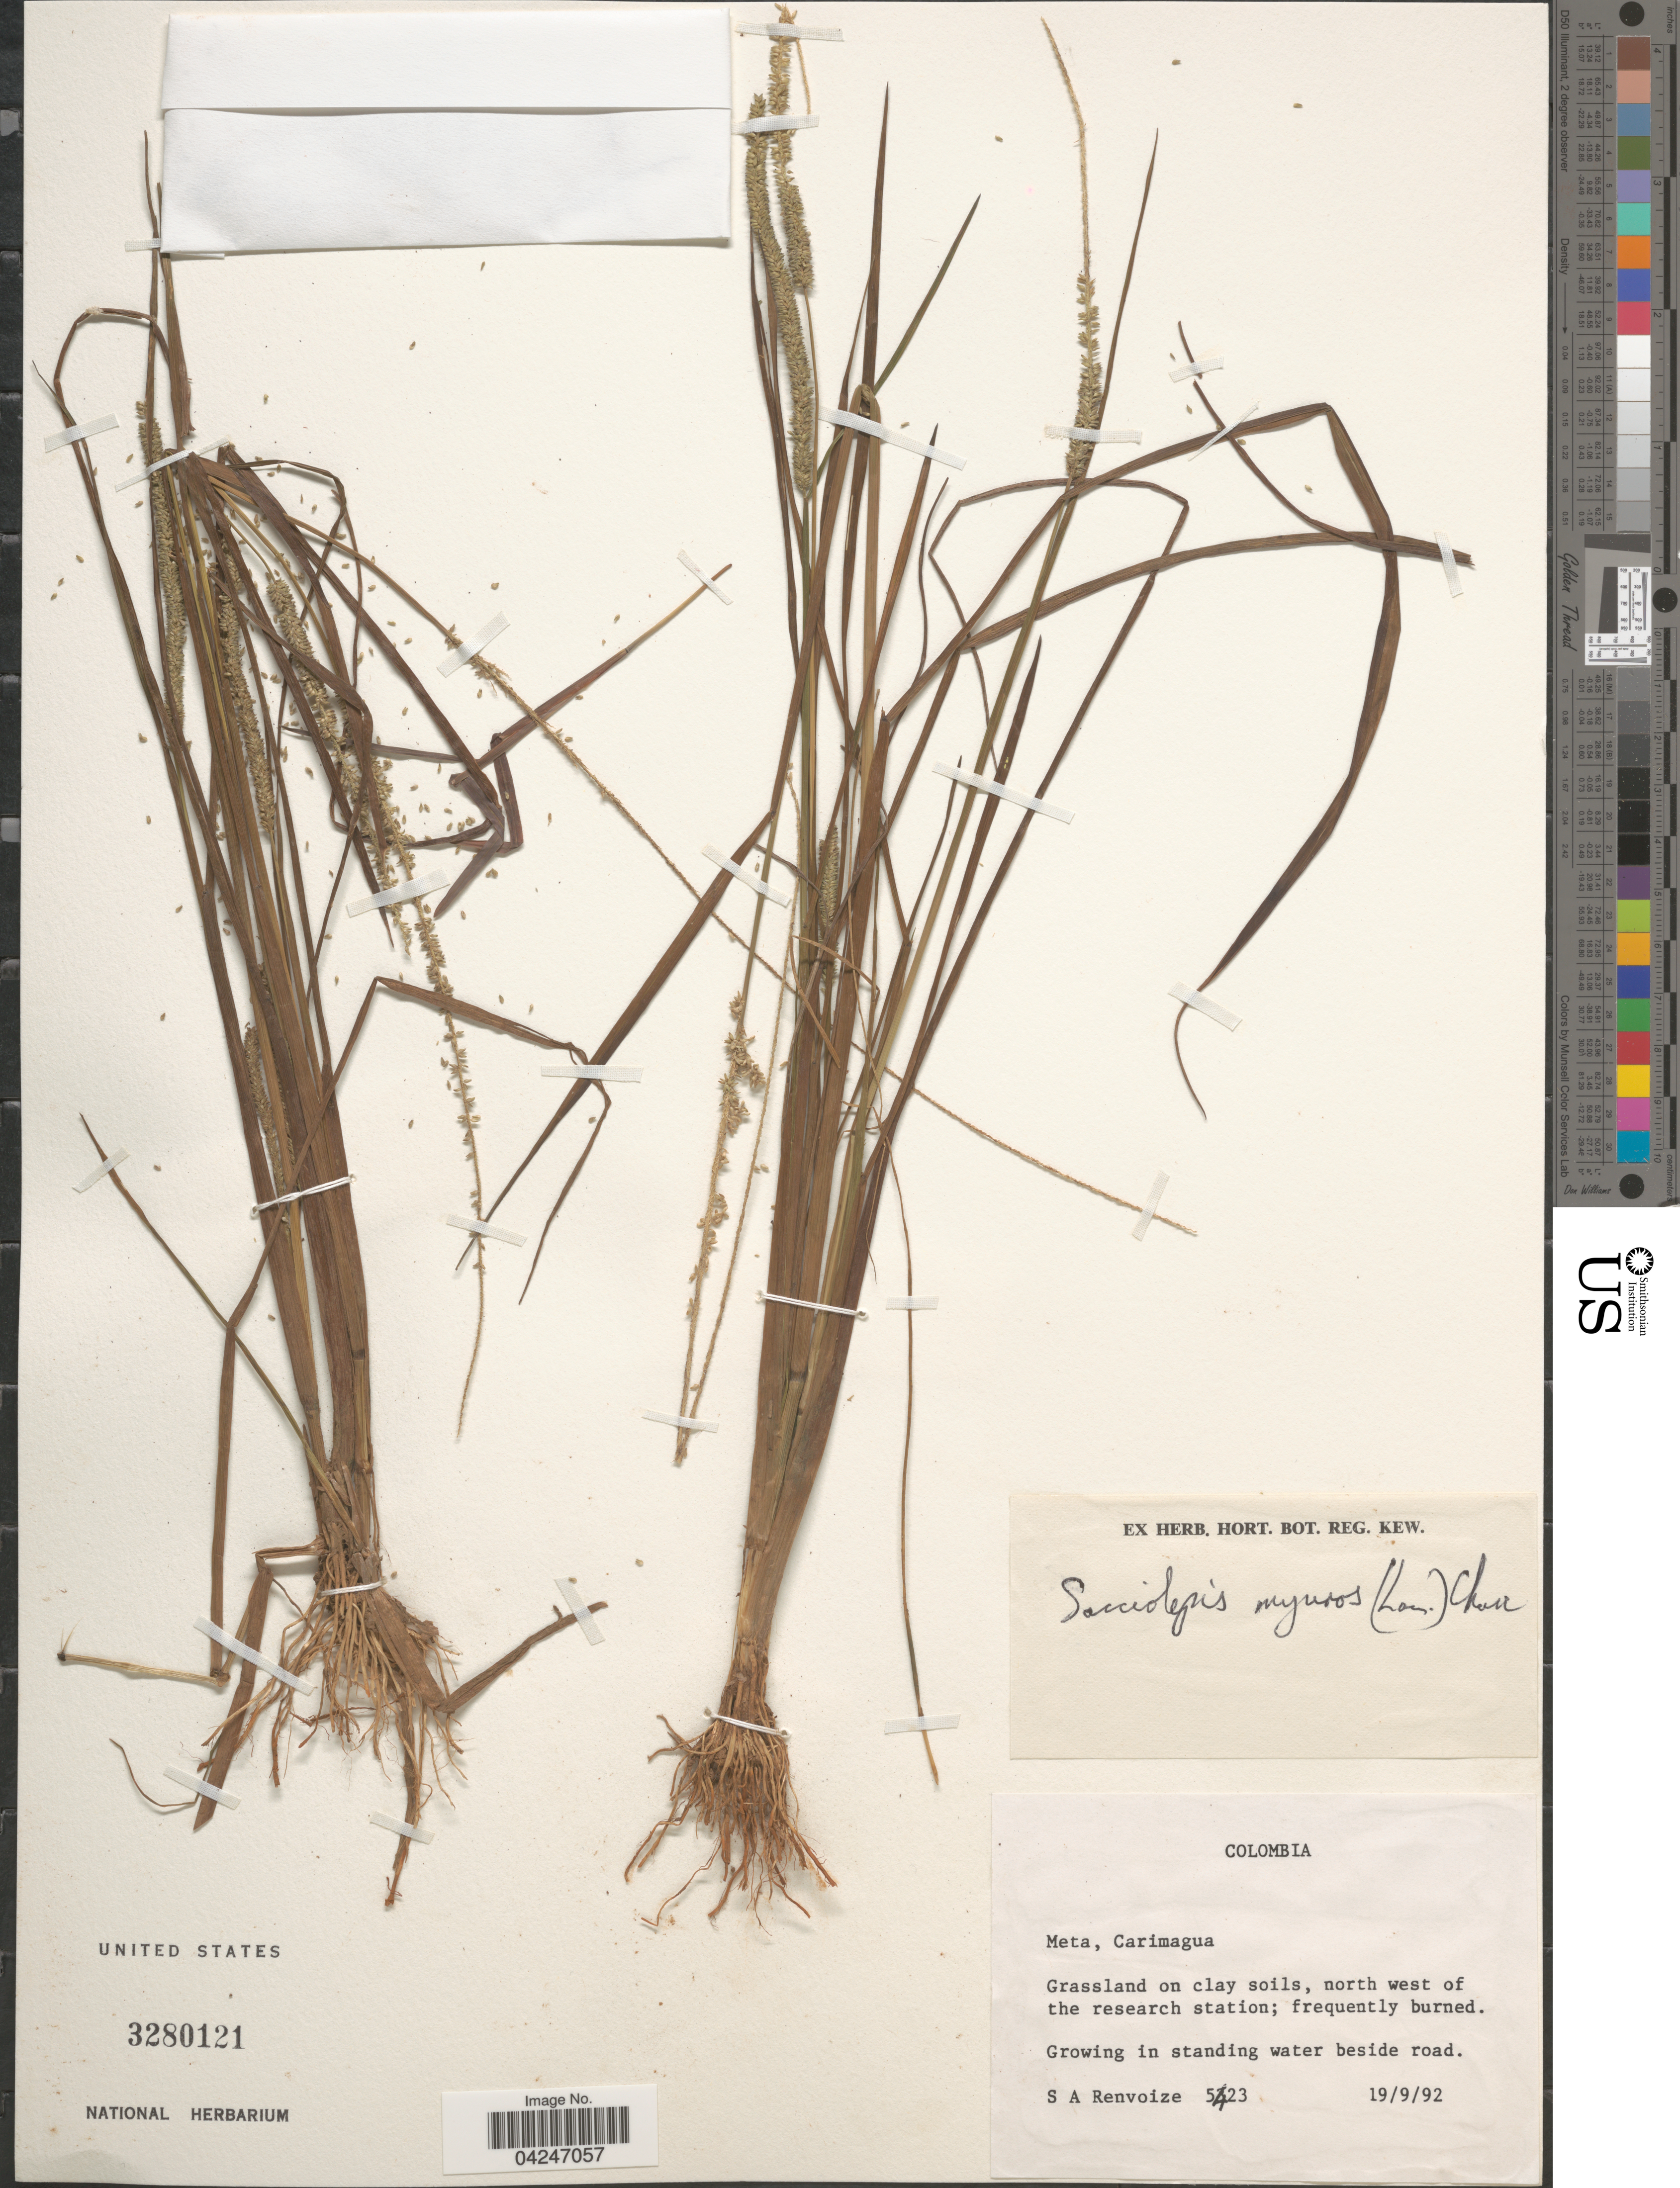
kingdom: Plantae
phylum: Tracheophyta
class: Liliopsida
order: Poales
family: Poaceae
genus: Sacciolepis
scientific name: Sacciolepis myuros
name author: (Lam.) Chase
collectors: S. A. Renvoize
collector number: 5423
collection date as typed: Transcribed d/m/y: 19/9/92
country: Colombia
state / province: Meta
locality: Carimagua. Grassland on clay soils, north west of the research station; frequently burned. In standing water beside road.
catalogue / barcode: US 3280121